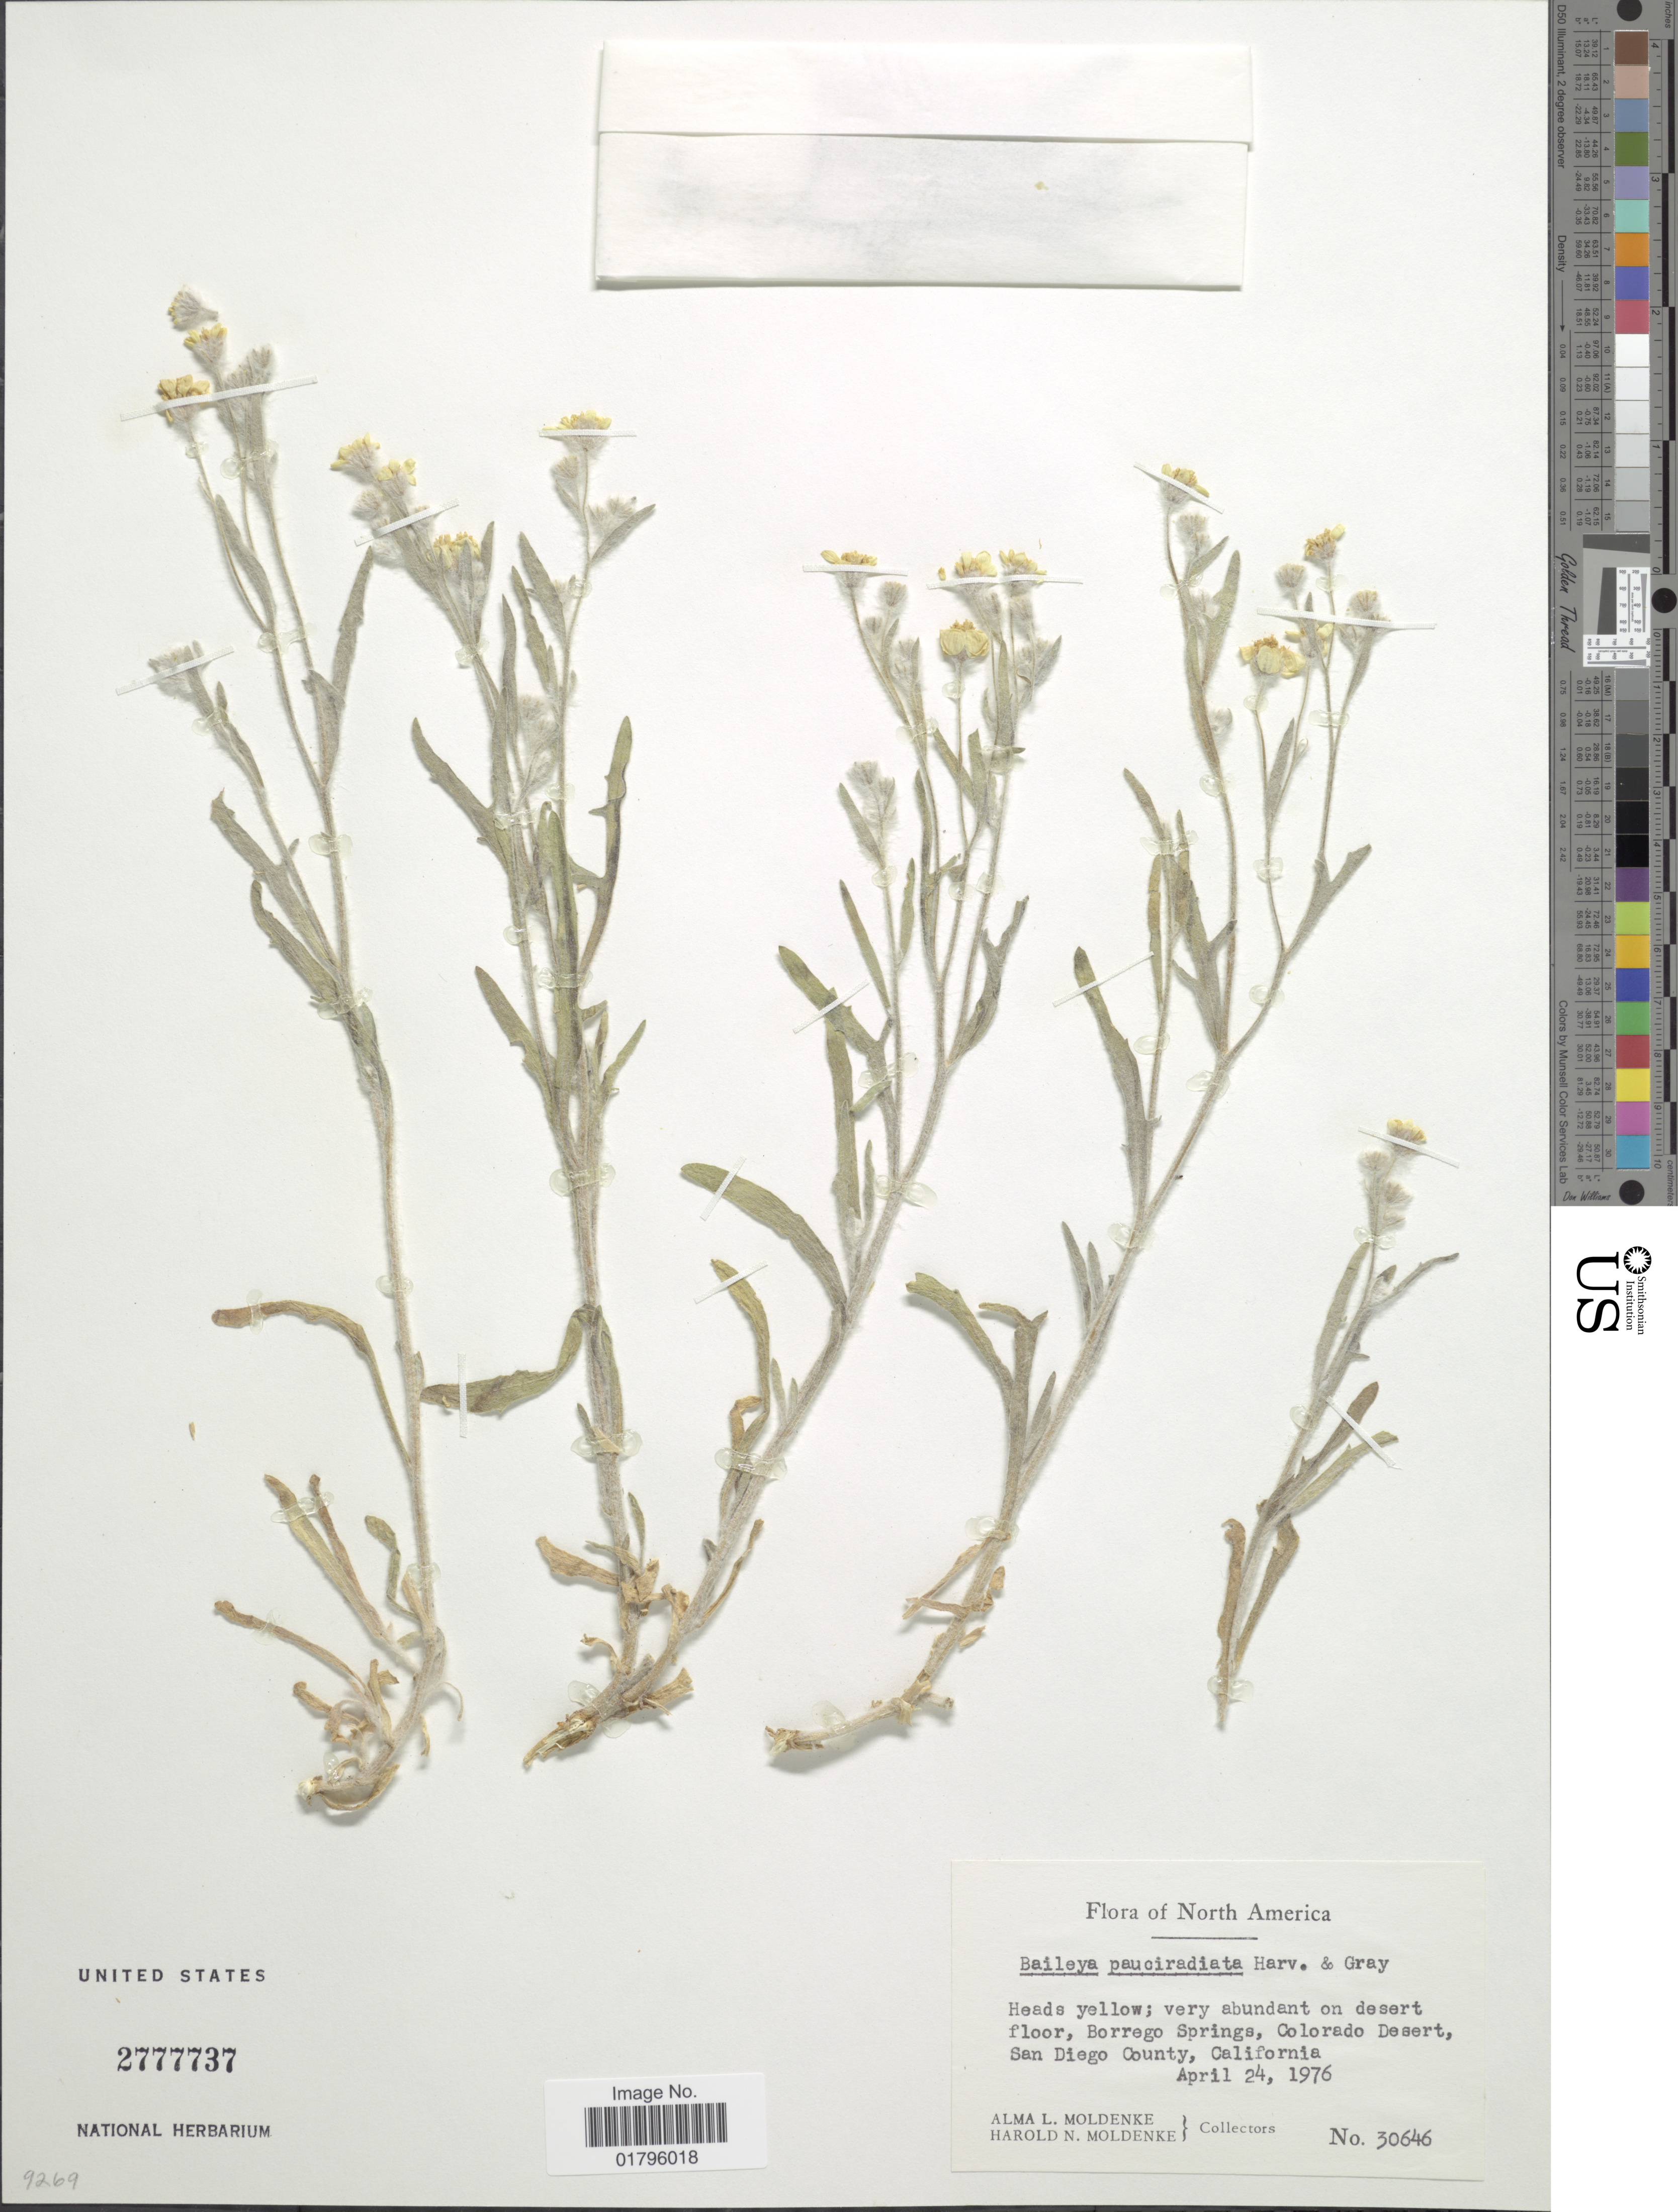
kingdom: Plantae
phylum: Tracheophyta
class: Magnoliopsida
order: Asterales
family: Asteraceae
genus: Baileya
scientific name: Baileya pauciradiata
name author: Harv. & A. Gray ex A. Gray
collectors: A. L. Moldenke & H. N. Moldenke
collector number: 30646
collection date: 1976-04-24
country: United States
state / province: California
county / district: San Diego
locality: Desert floor, Borrego Springs, Colorado Desert, San Diego County, California.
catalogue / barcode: US 2777737